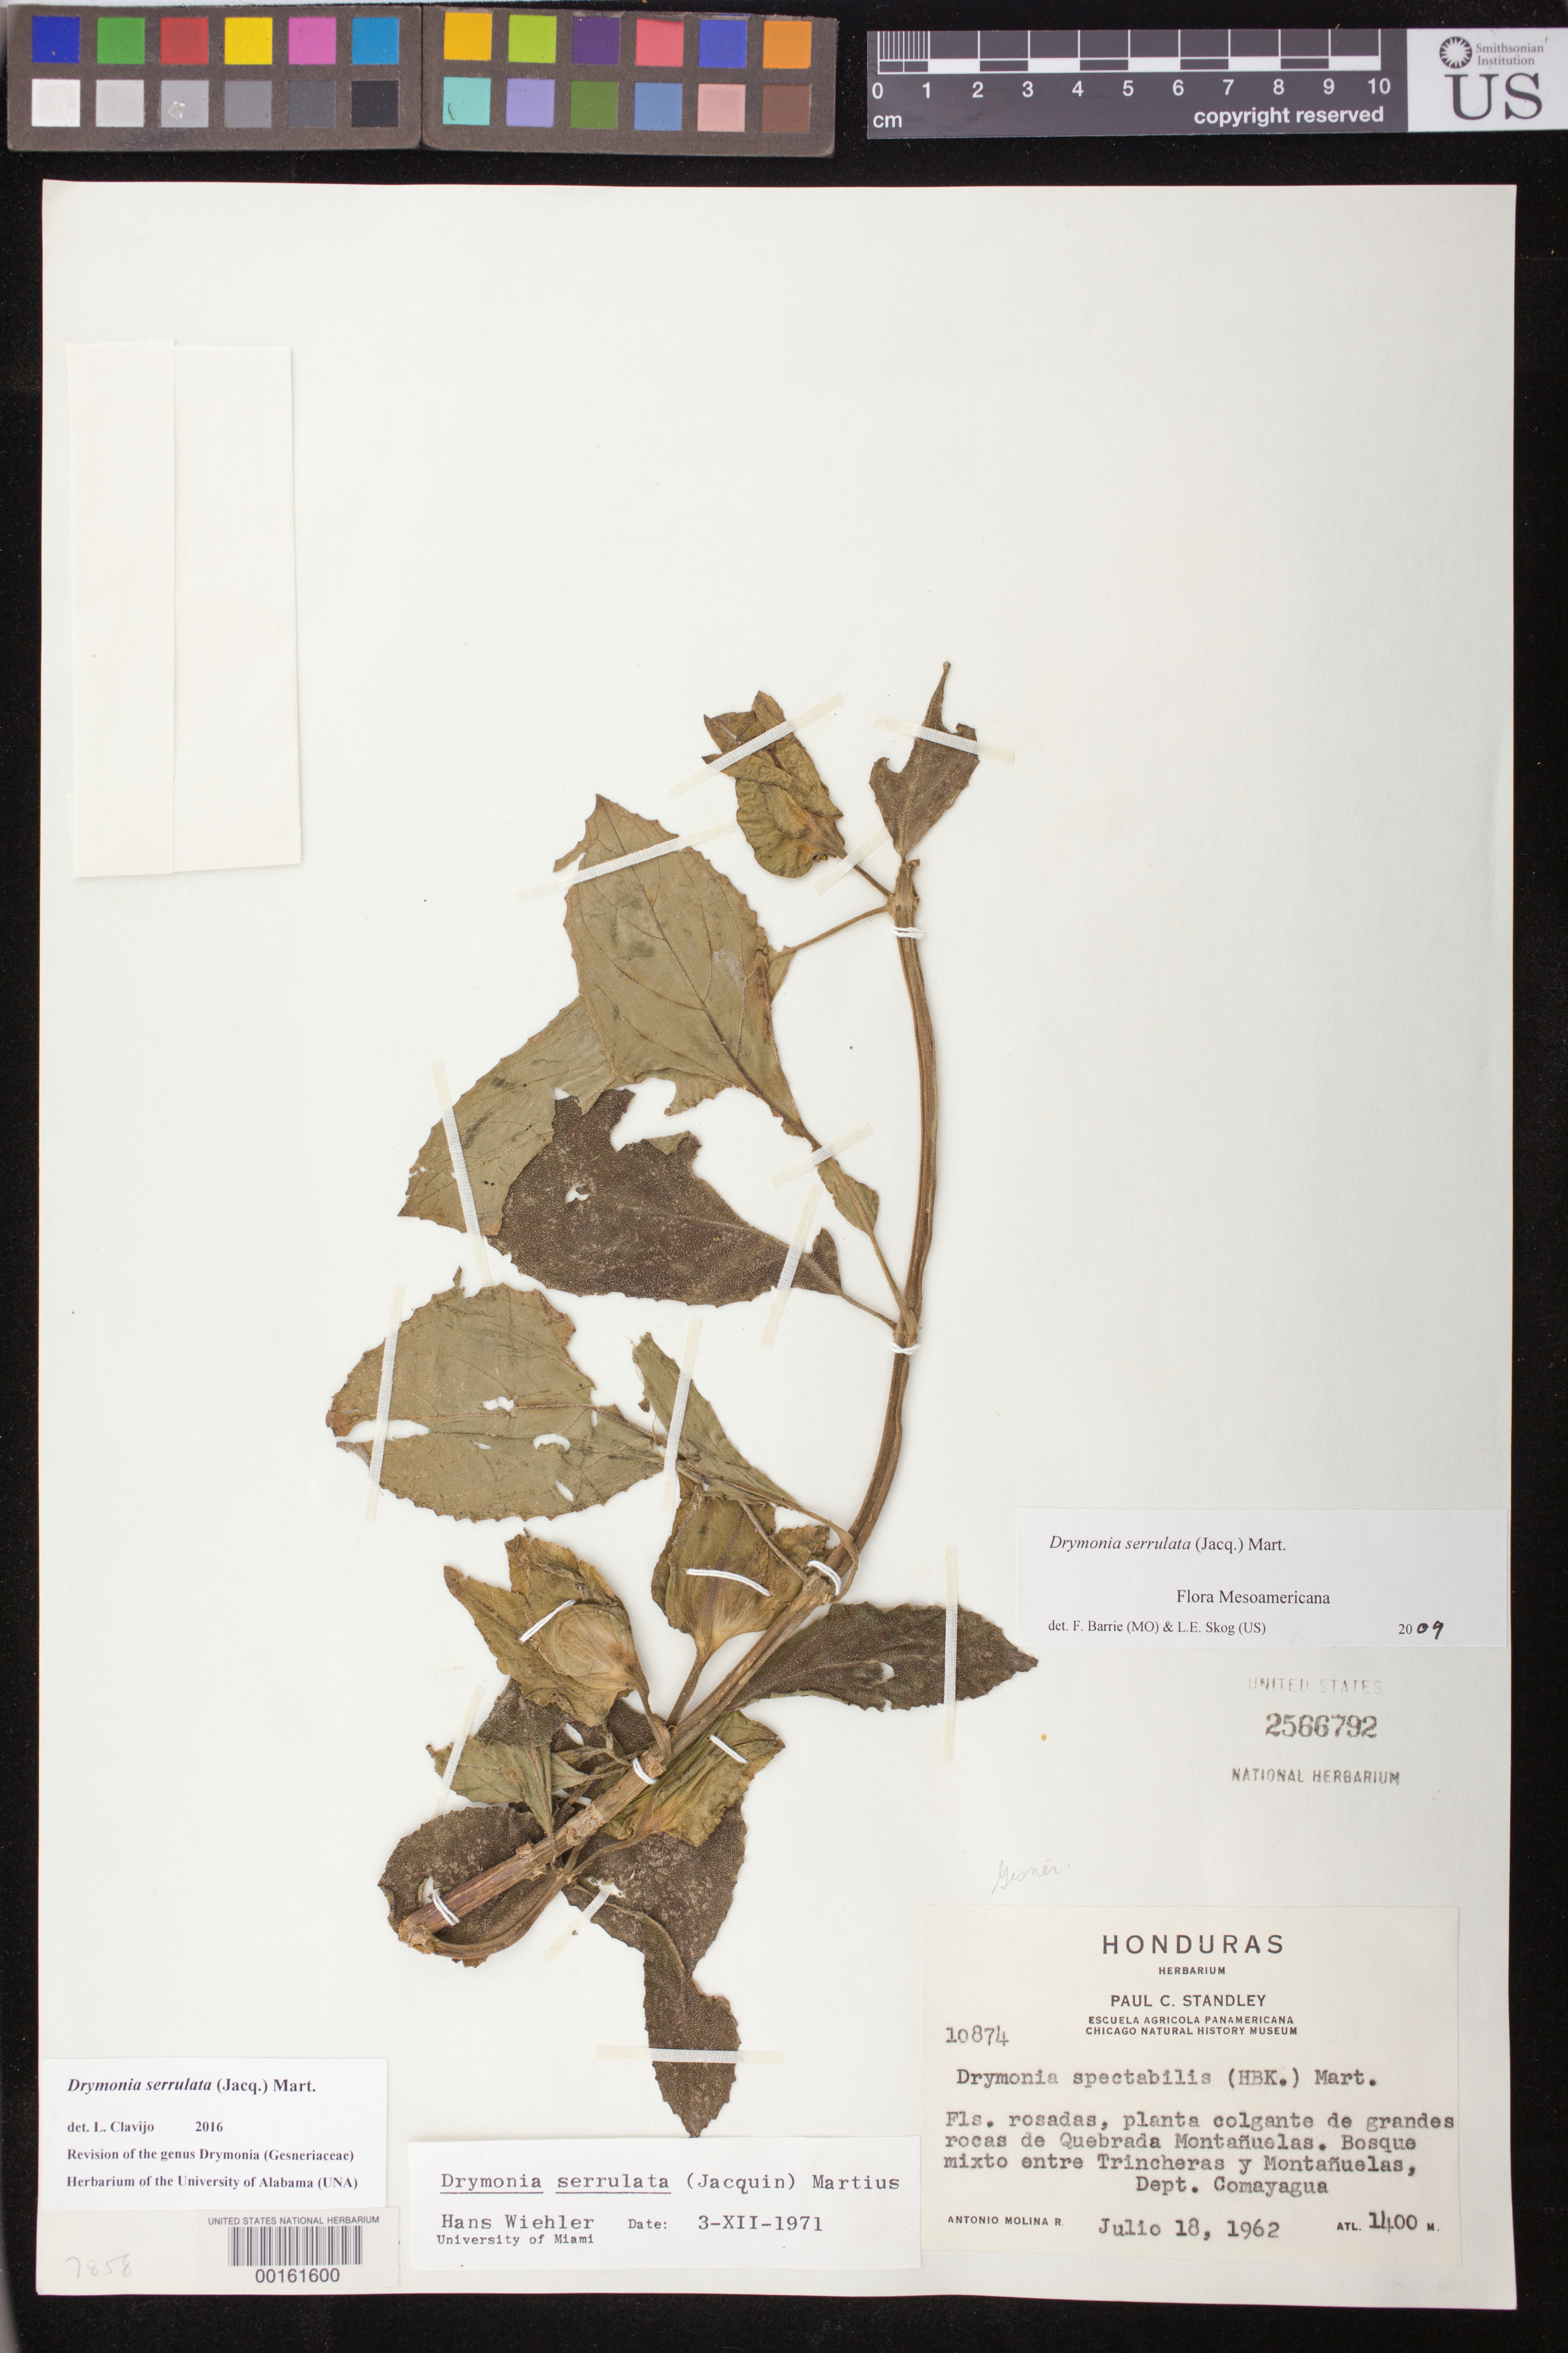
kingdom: Plantae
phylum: Tracheophyta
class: Magnoliopsida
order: Lamiales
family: Gesneriaceae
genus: Drymonia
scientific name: Drymonia serrulata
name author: (Jacq.) Mart.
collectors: A. Molina R.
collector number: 10874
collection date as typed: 18 Jul 1962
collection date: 1962-07-18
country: Honduras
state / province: Comayagua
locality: Between Trincheras and Montanuelas, Quebrada Montanuelas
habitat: Mixed forest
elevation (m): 1400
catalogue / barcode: US 2566792